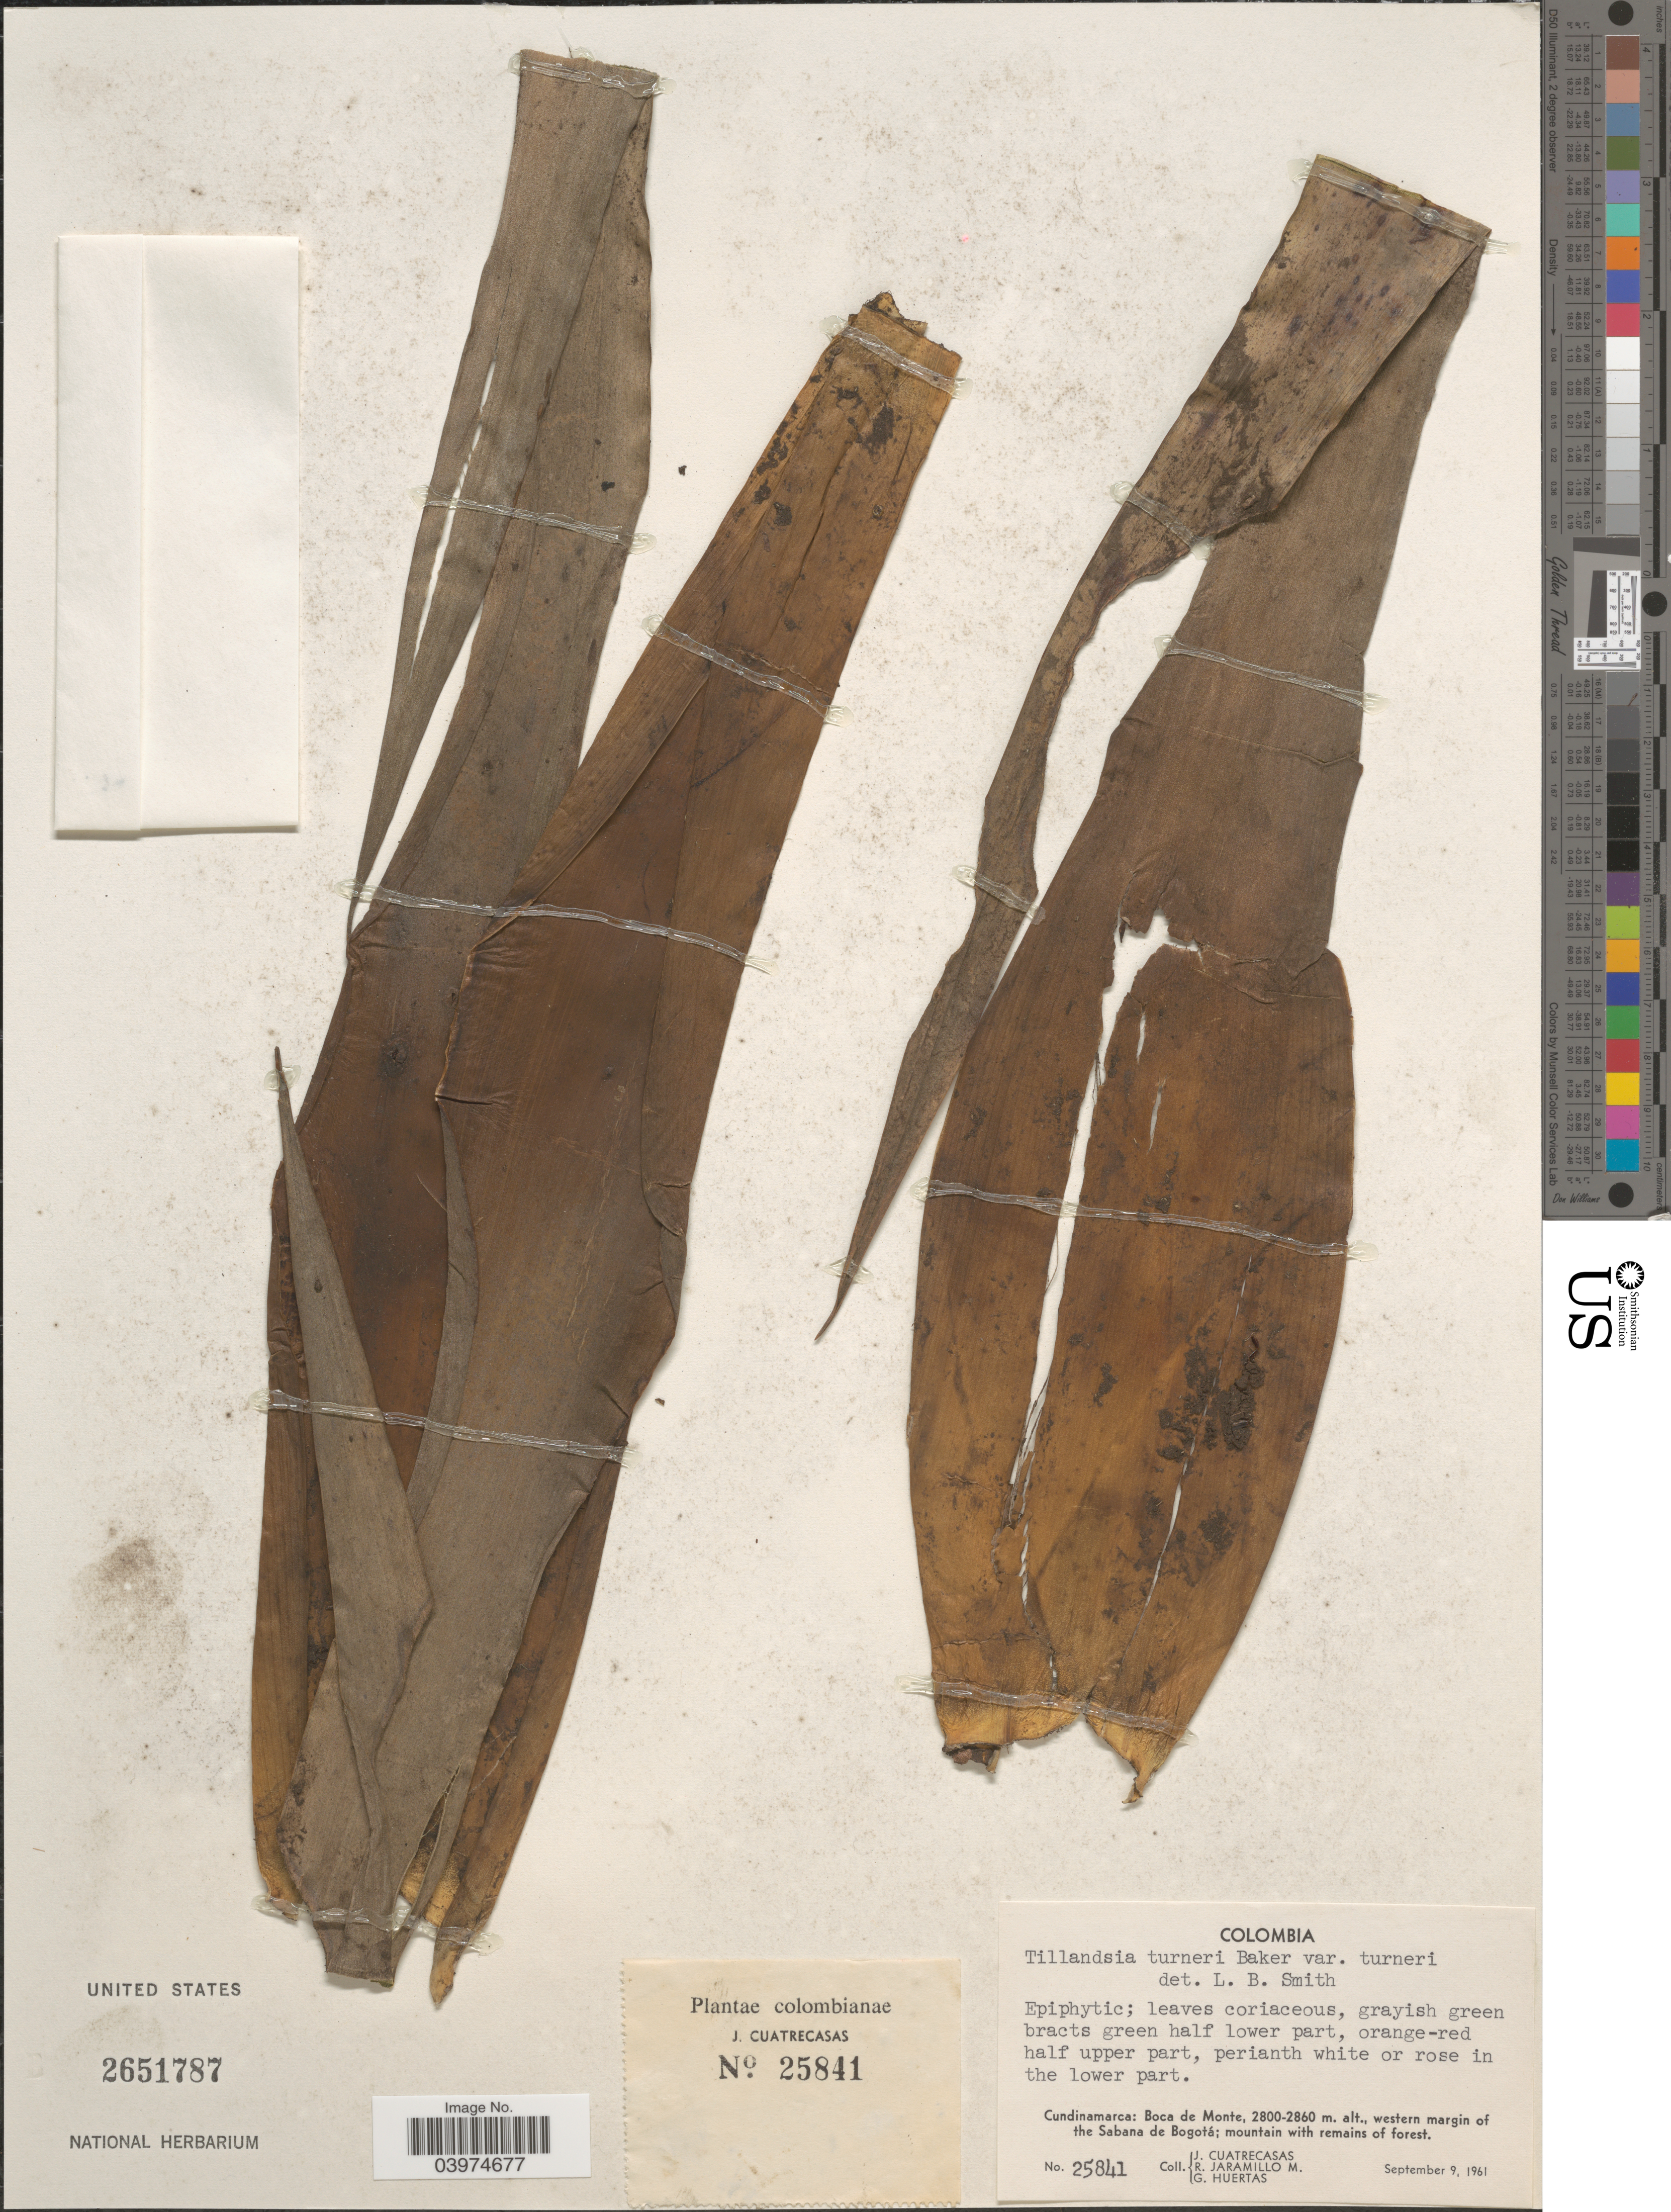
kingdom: Plantae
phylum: Tracheophyta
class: Liliopsida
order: Poales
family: Bromeliaceae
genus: Tillandsia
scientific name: Tillandsia turneri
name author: Baker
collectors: J. Cuatrecasas, R. Jaramillo M. & G. Huertas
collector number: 25841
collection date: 1961-09-09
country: Colombia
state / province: Cundinamarca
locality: Boca de Monte, western margin of the Sabana de Bogotá; mountain with remains of forest.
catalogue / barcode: US 2651787